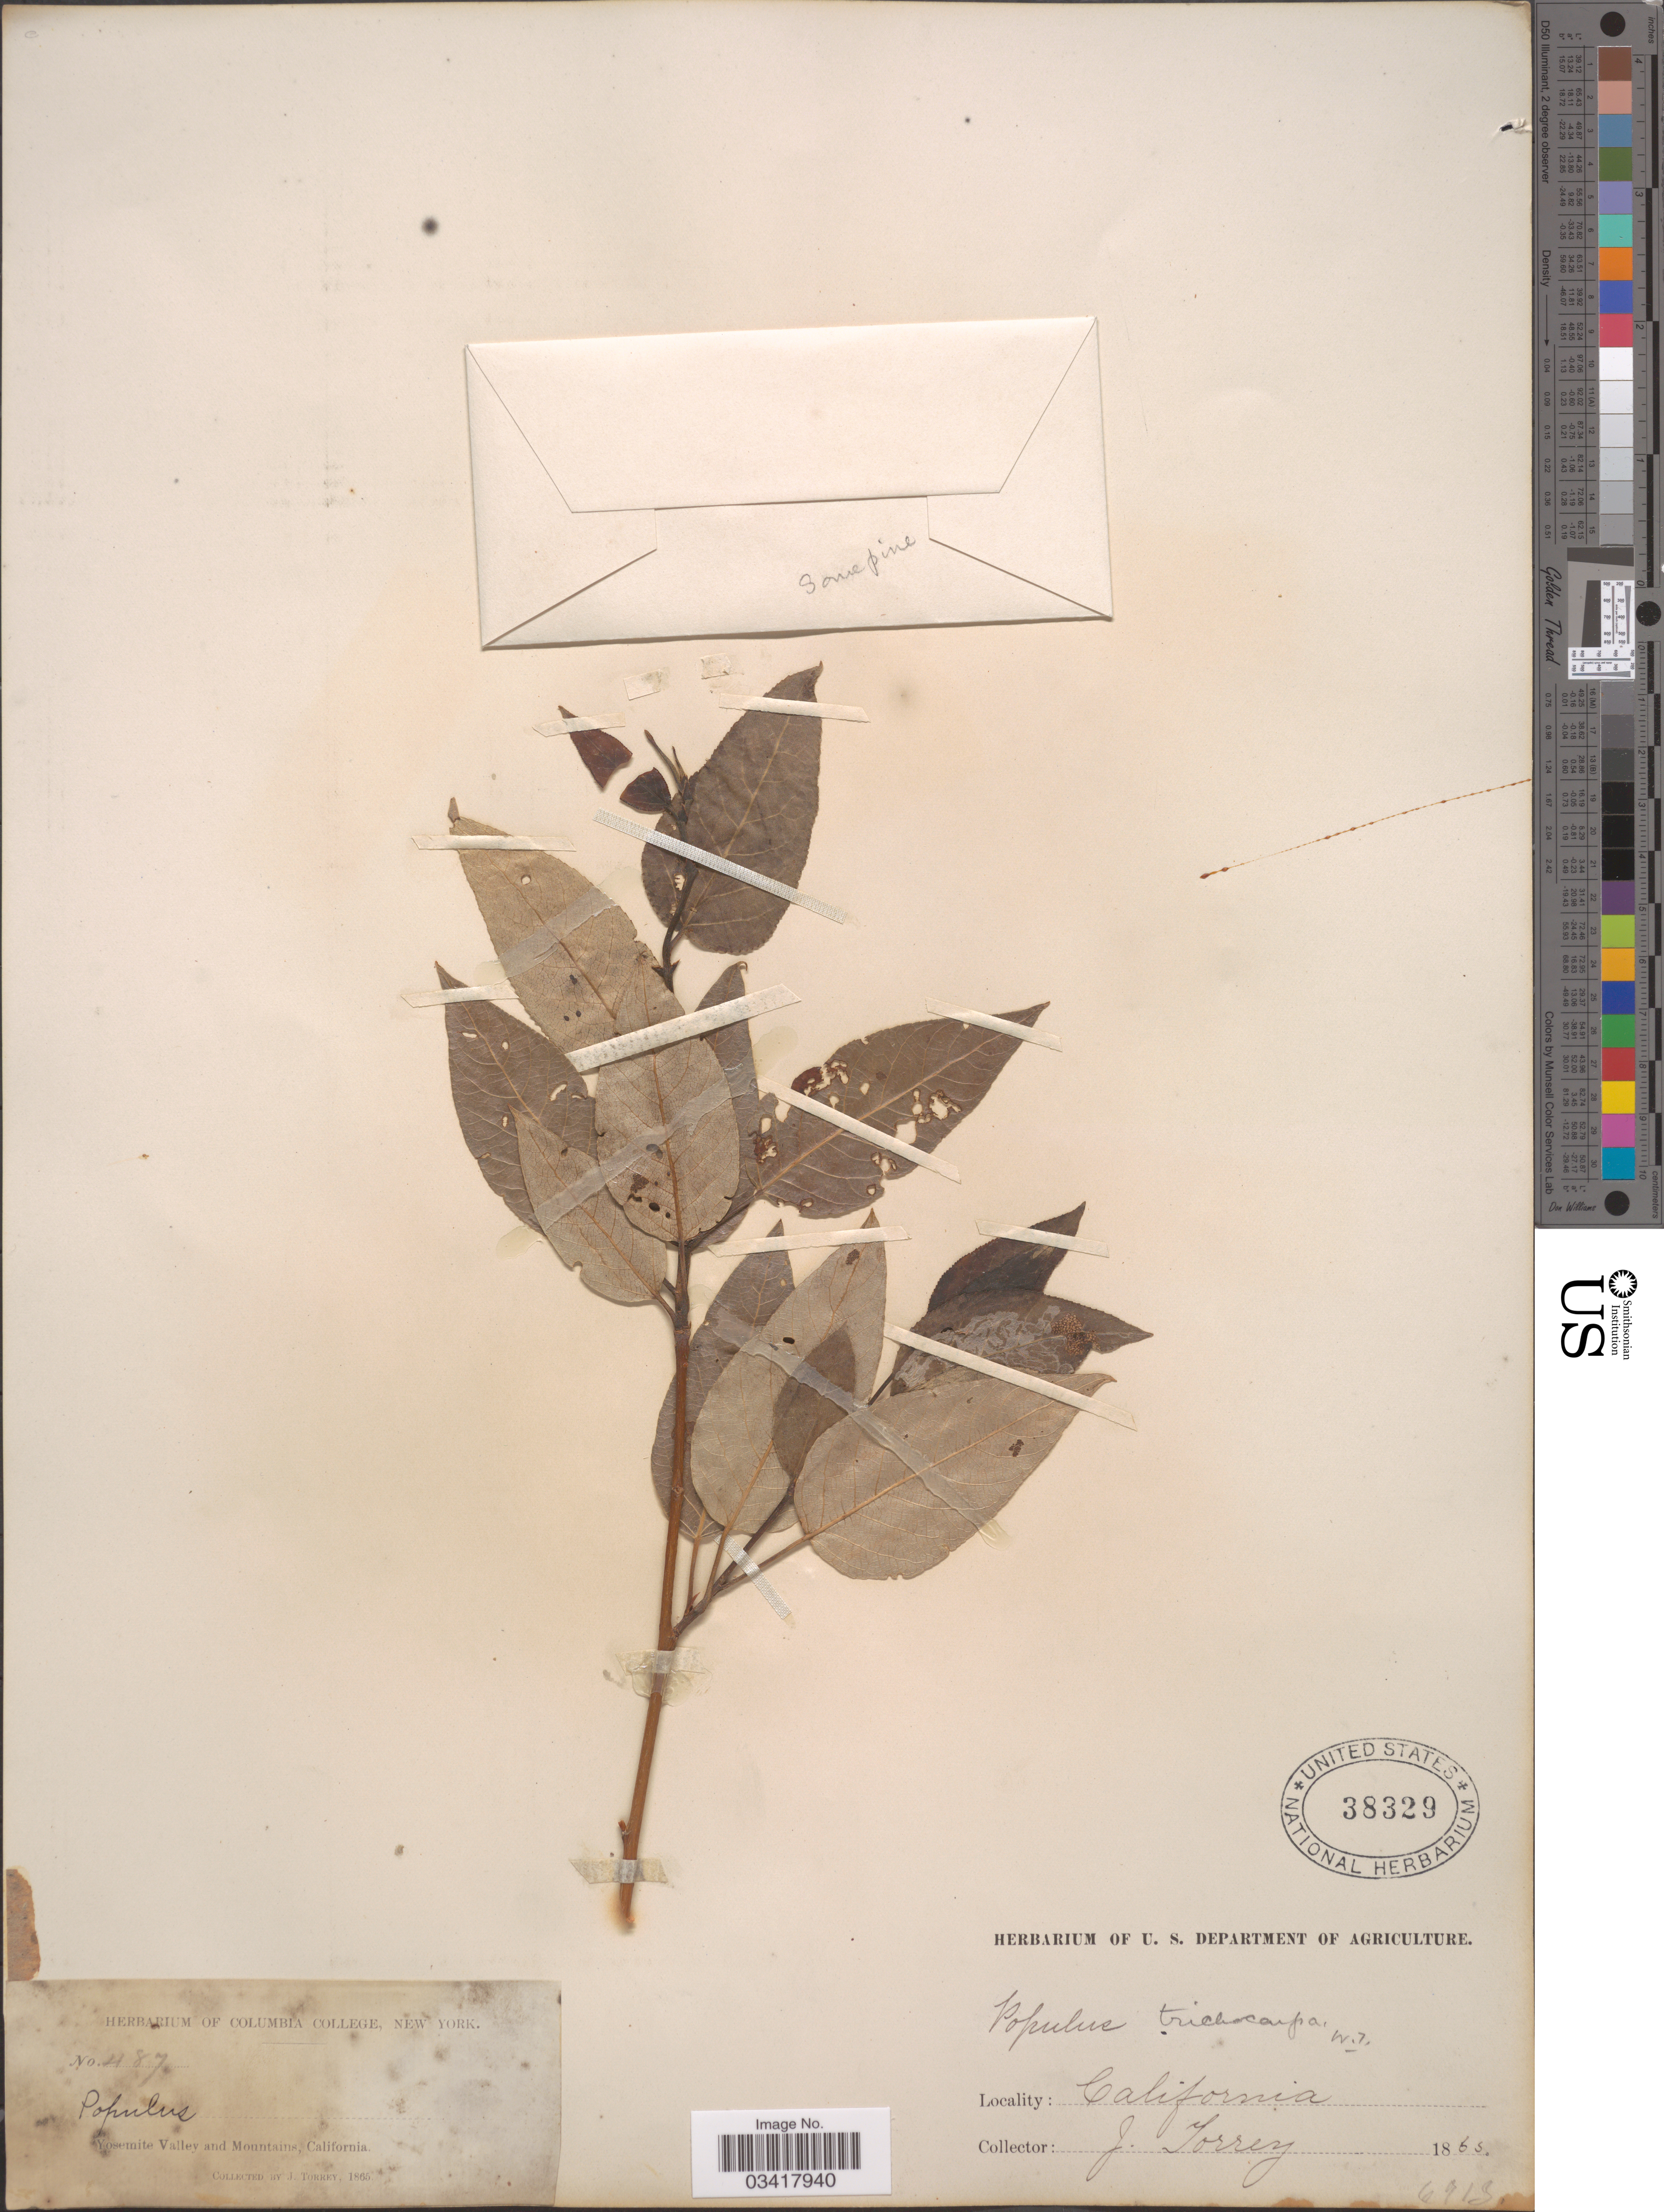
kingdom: Plantae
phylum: Tracheophyta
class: Magnoliopsida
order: Malpighiales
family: Salicaceae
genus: Populus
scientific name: Populus trichocarpa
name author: Torr. & A. Gray ex W. Hook.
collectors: J. Torrey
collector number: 487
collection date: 1865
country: United States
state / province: California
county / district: Mariposa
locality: Yosemite Valley and Mountains.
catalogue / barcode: US 38329